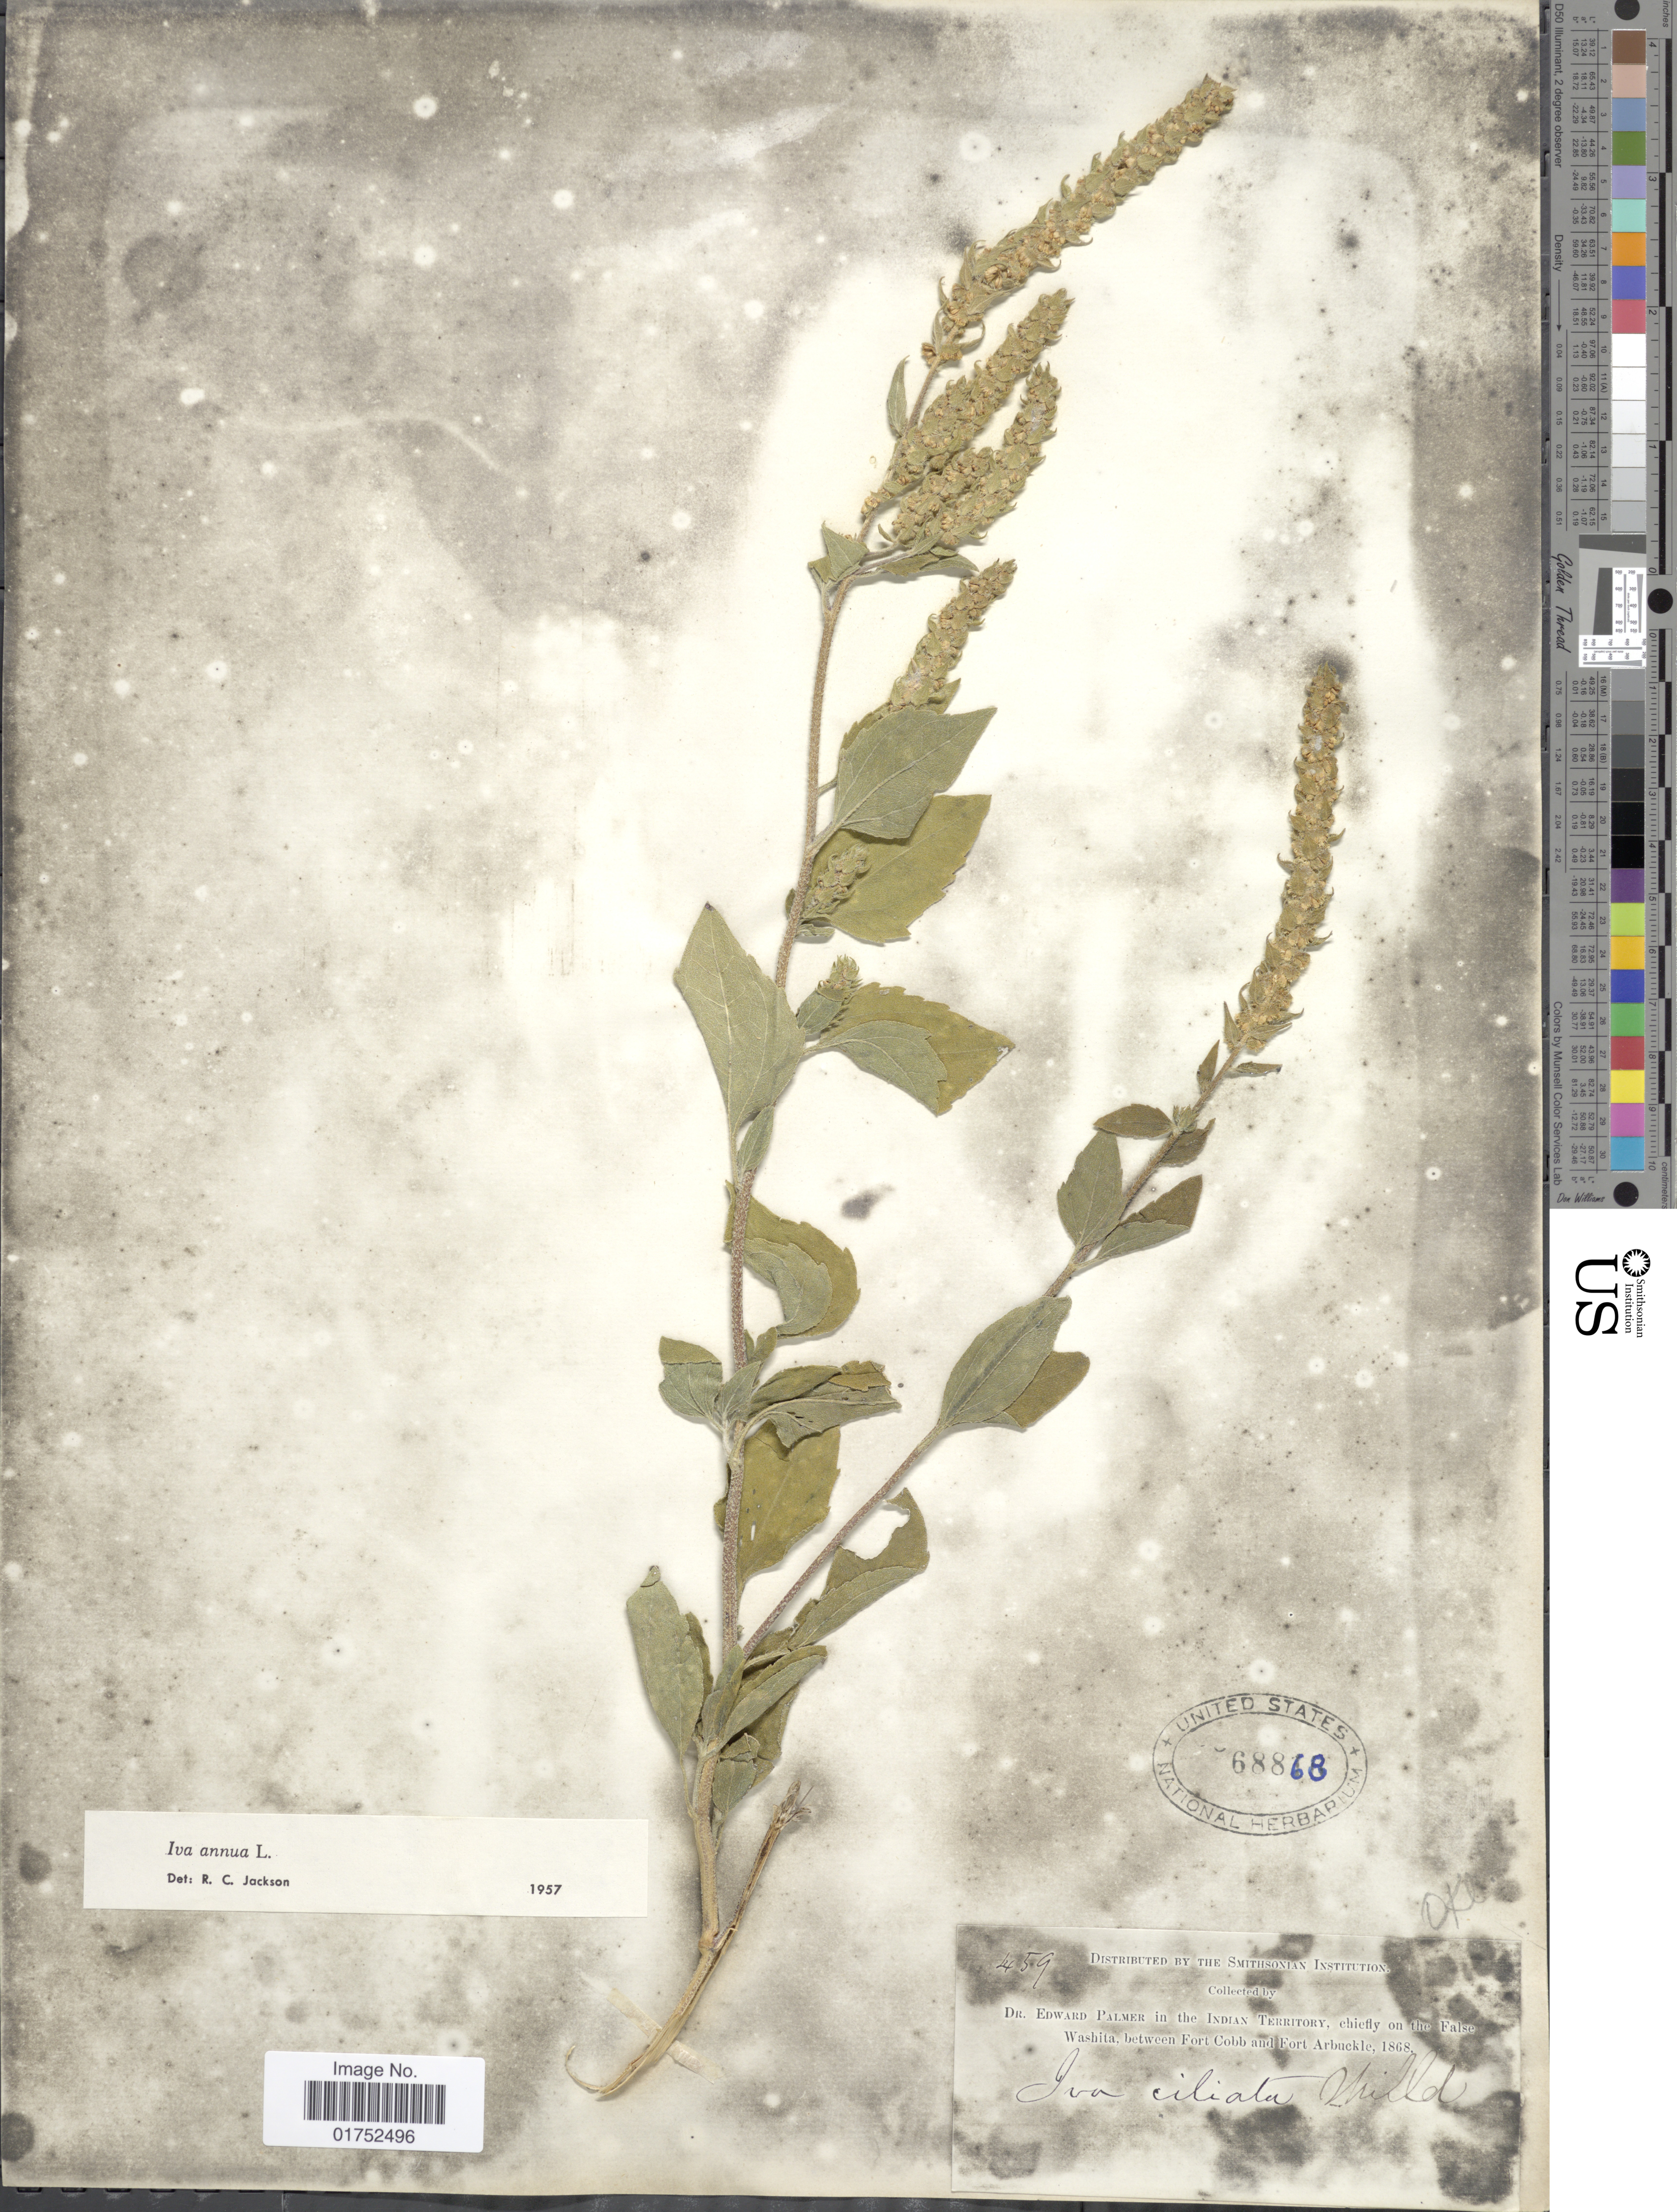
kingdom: Plantae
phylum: Tracheophyta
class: Magnoliopsida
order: Asterales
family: Asteraceae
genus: Iva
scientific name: Iva annua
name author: L.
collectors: E. Palmer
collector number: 459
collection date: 1868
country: United States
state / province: Oklahoma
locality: Indian Territory, False Washita, between Fort Cobb and Fort Arbuckle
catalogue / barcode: US 68868